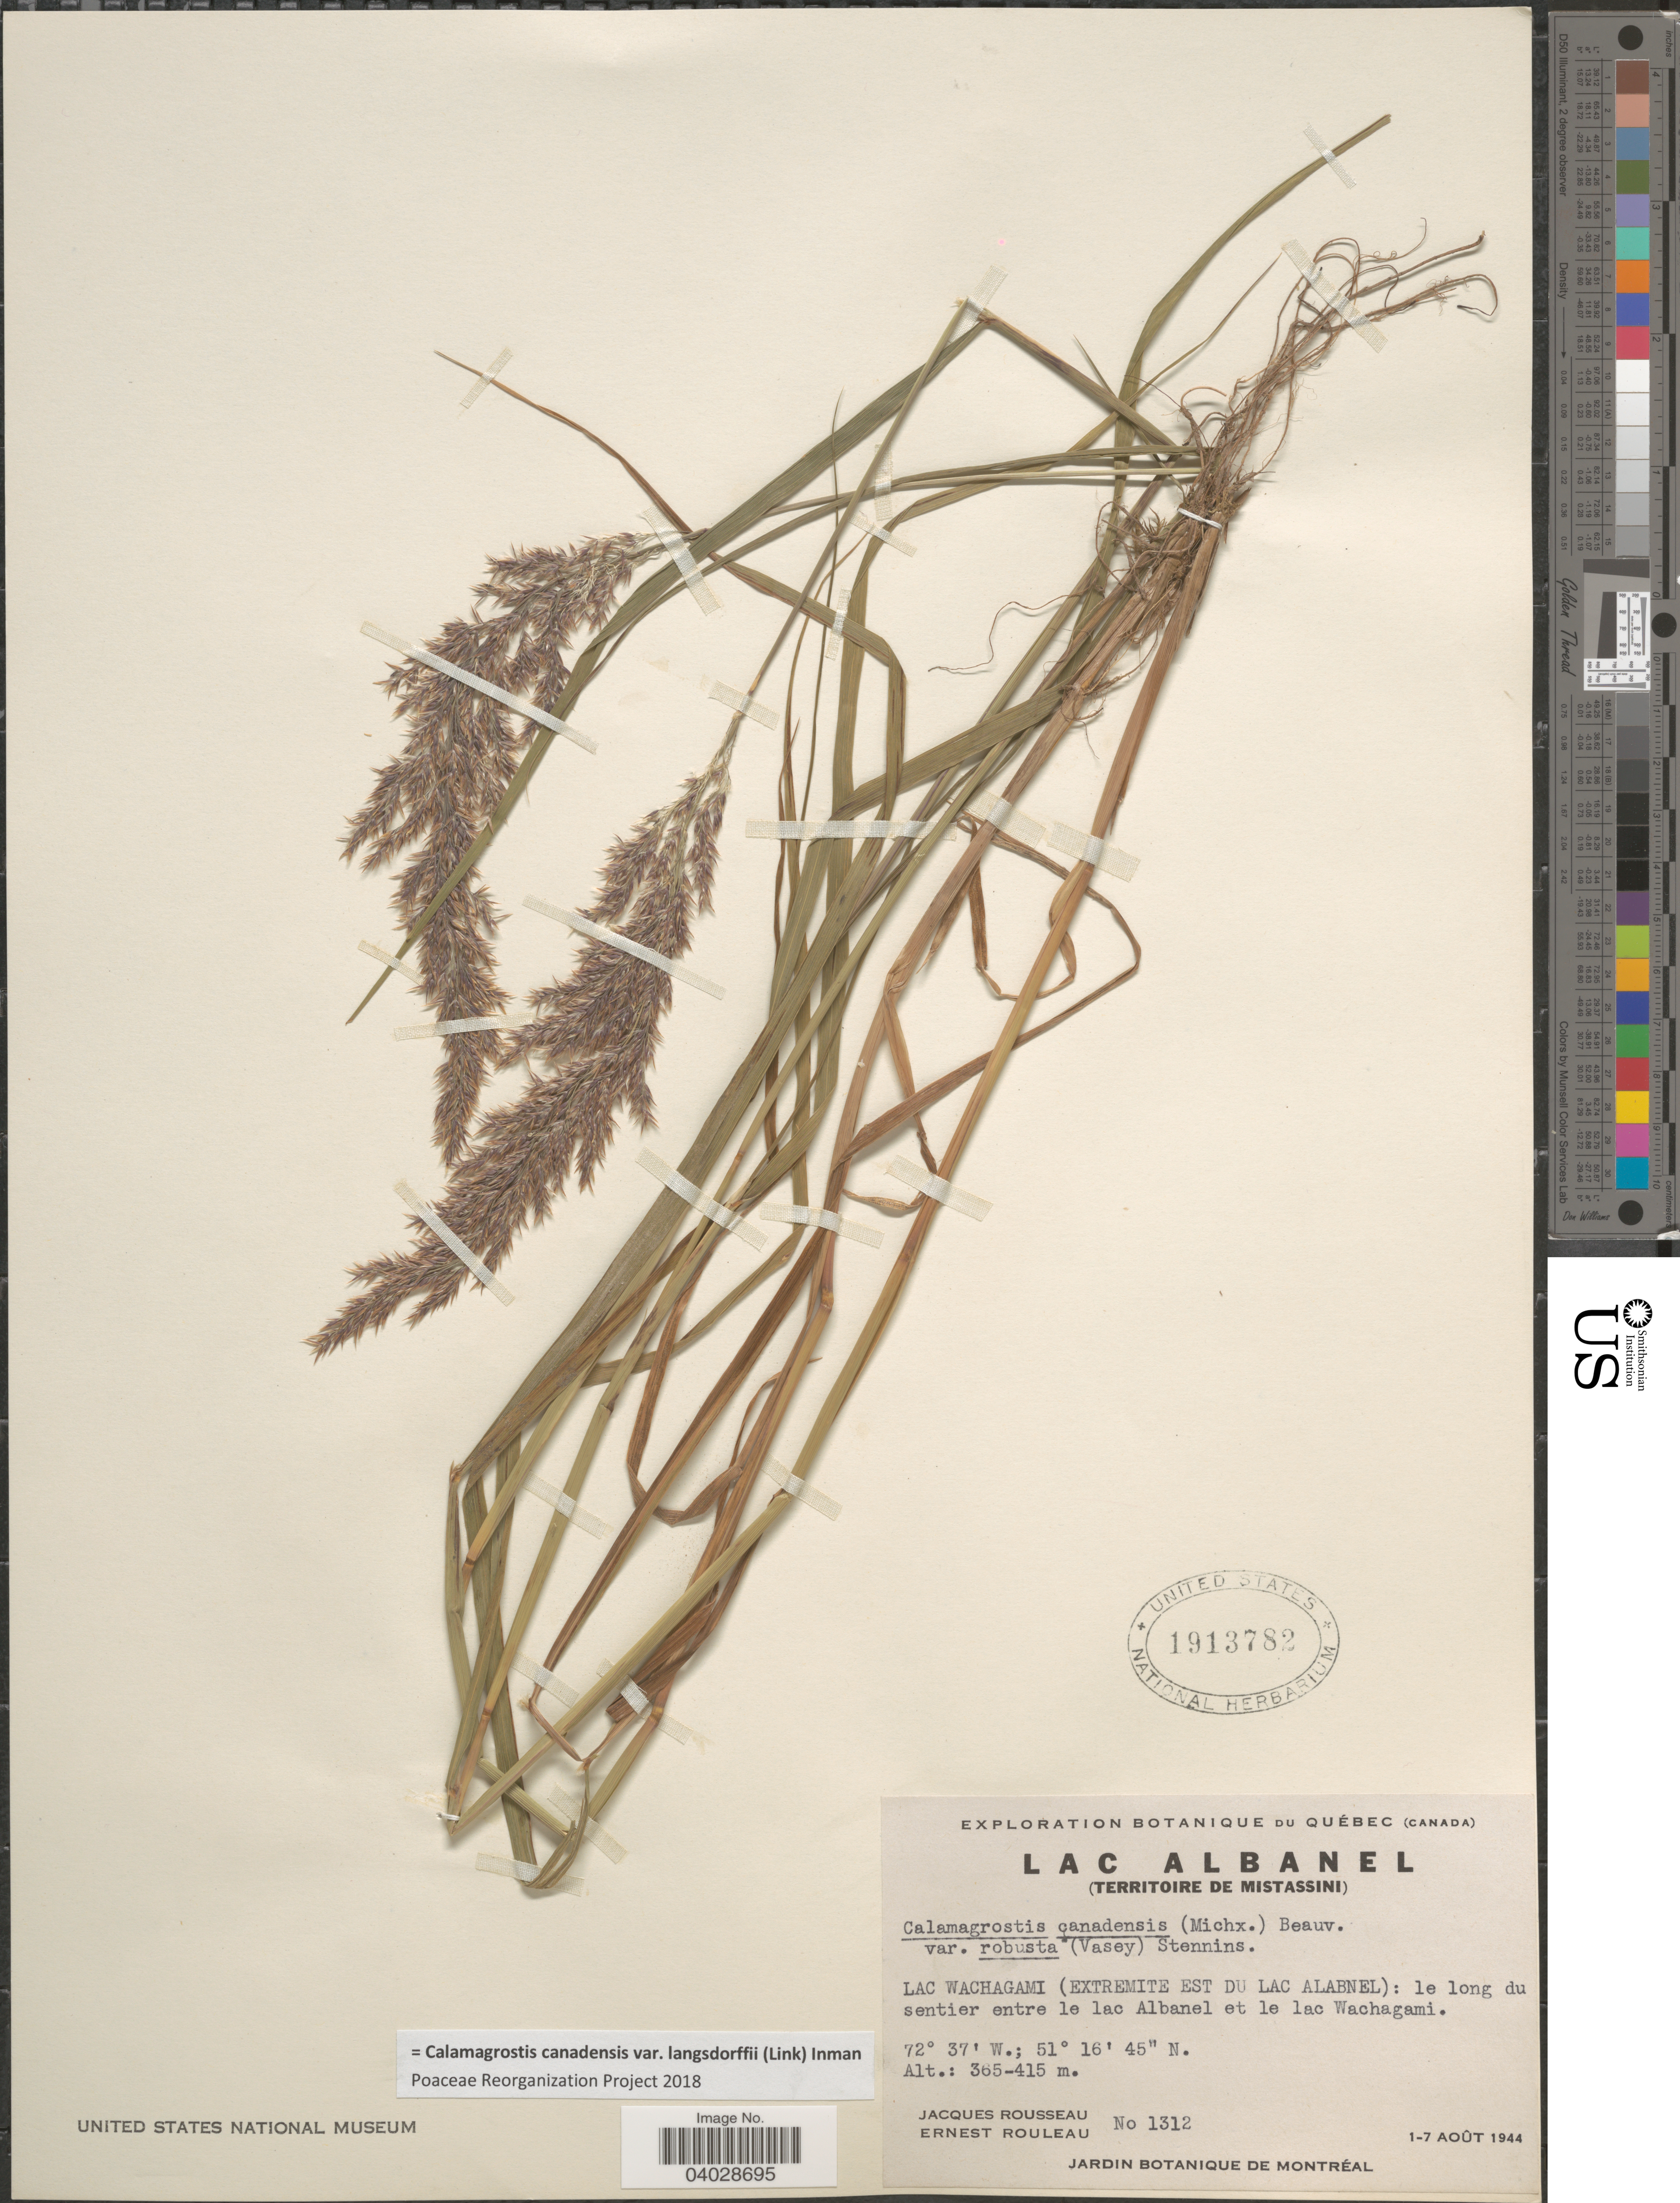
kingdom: Plantae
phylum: Tracheophyta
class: Liliopsida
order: Poales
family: Poaceae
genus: Calamagrostis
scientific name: Calamagrostis canadensis var. langsdorffii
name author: (Link) Inman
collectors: J. Rousseau & J. Rouleau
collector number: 1312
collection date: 1944-08-01/1944-08-07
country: Canada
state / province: Quebec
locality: Lac Albanel (Territoire de Mistassini). Lac Wachagami (Extremite Est Du Lac Alabnel): le long du sentier entre le lac Albanel et le lac Wachagami.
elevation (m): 365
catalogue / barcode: US 1913782